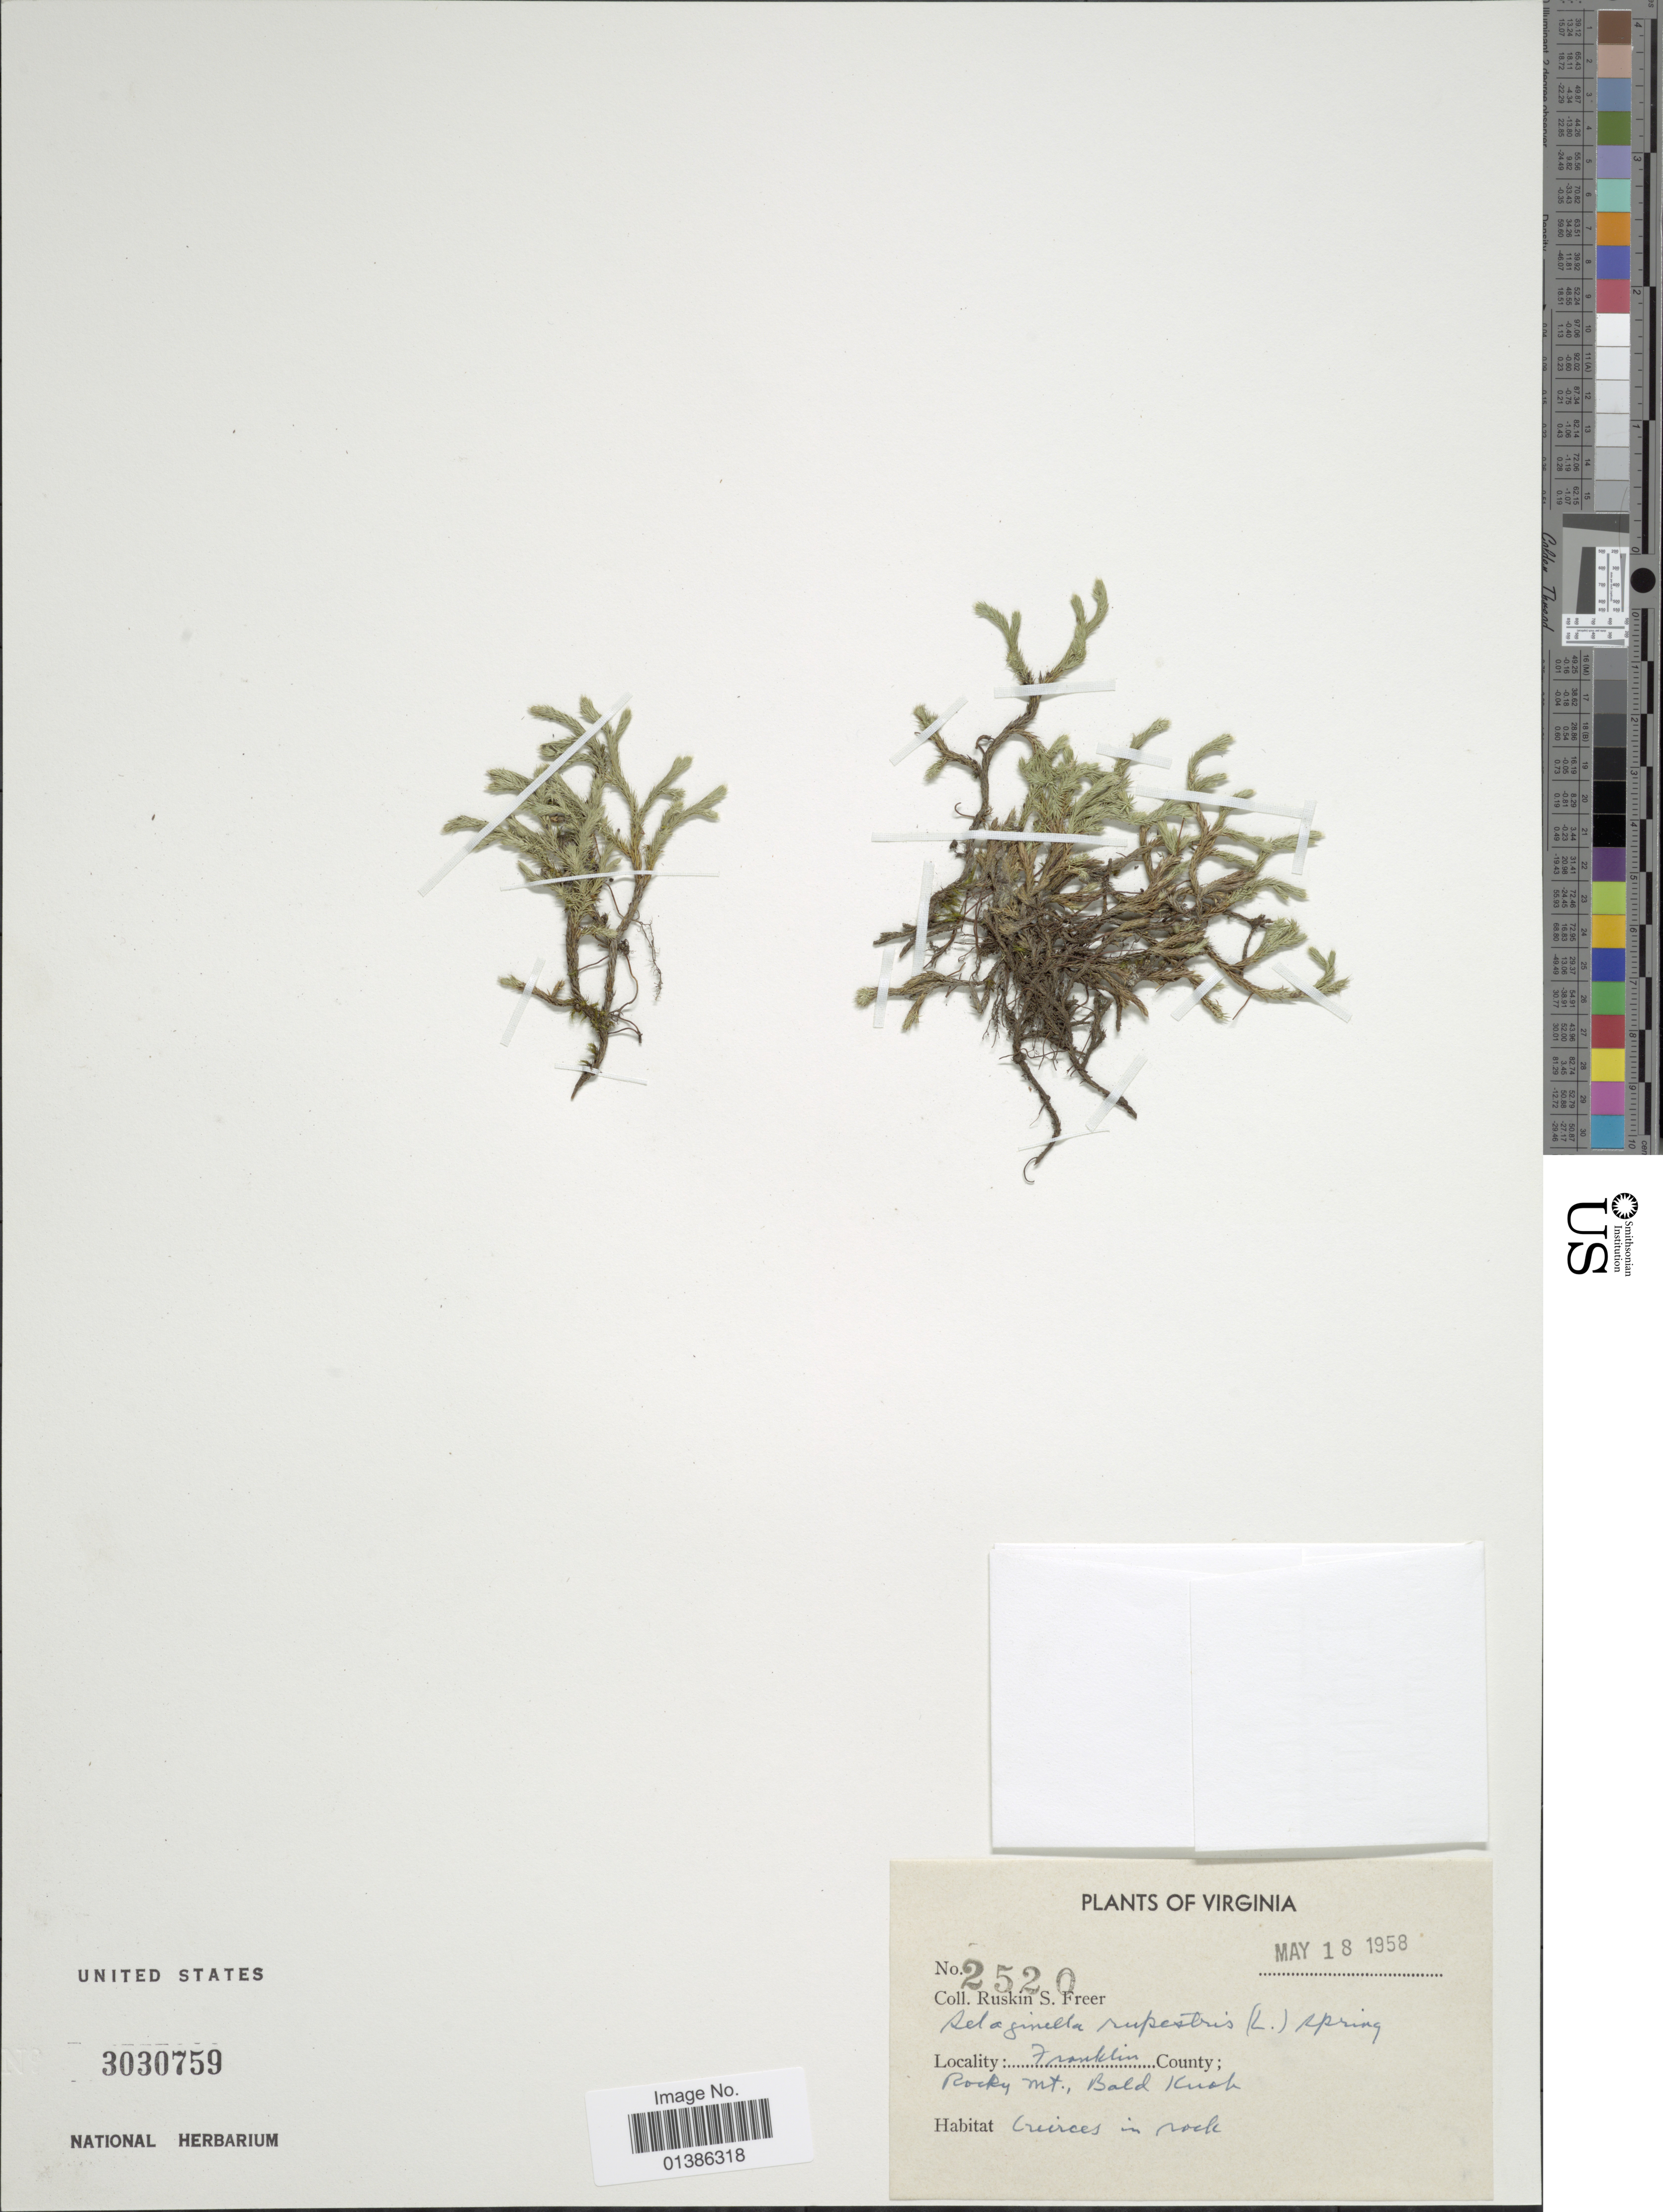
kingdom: Plantae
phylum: Tracheophyta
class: Lycopodiopsida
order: Selaginellales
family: Selaginellaceae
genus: Selaginella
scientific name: Selaginella rupestris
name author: (L.) Spring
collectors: R. Freer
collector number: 2520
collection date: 1958-05-18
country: United States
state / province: Virginia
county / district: City of Franklin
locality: City of Franklin County; Rocky Mt., Bald Kuah.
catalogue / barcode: US 3030759